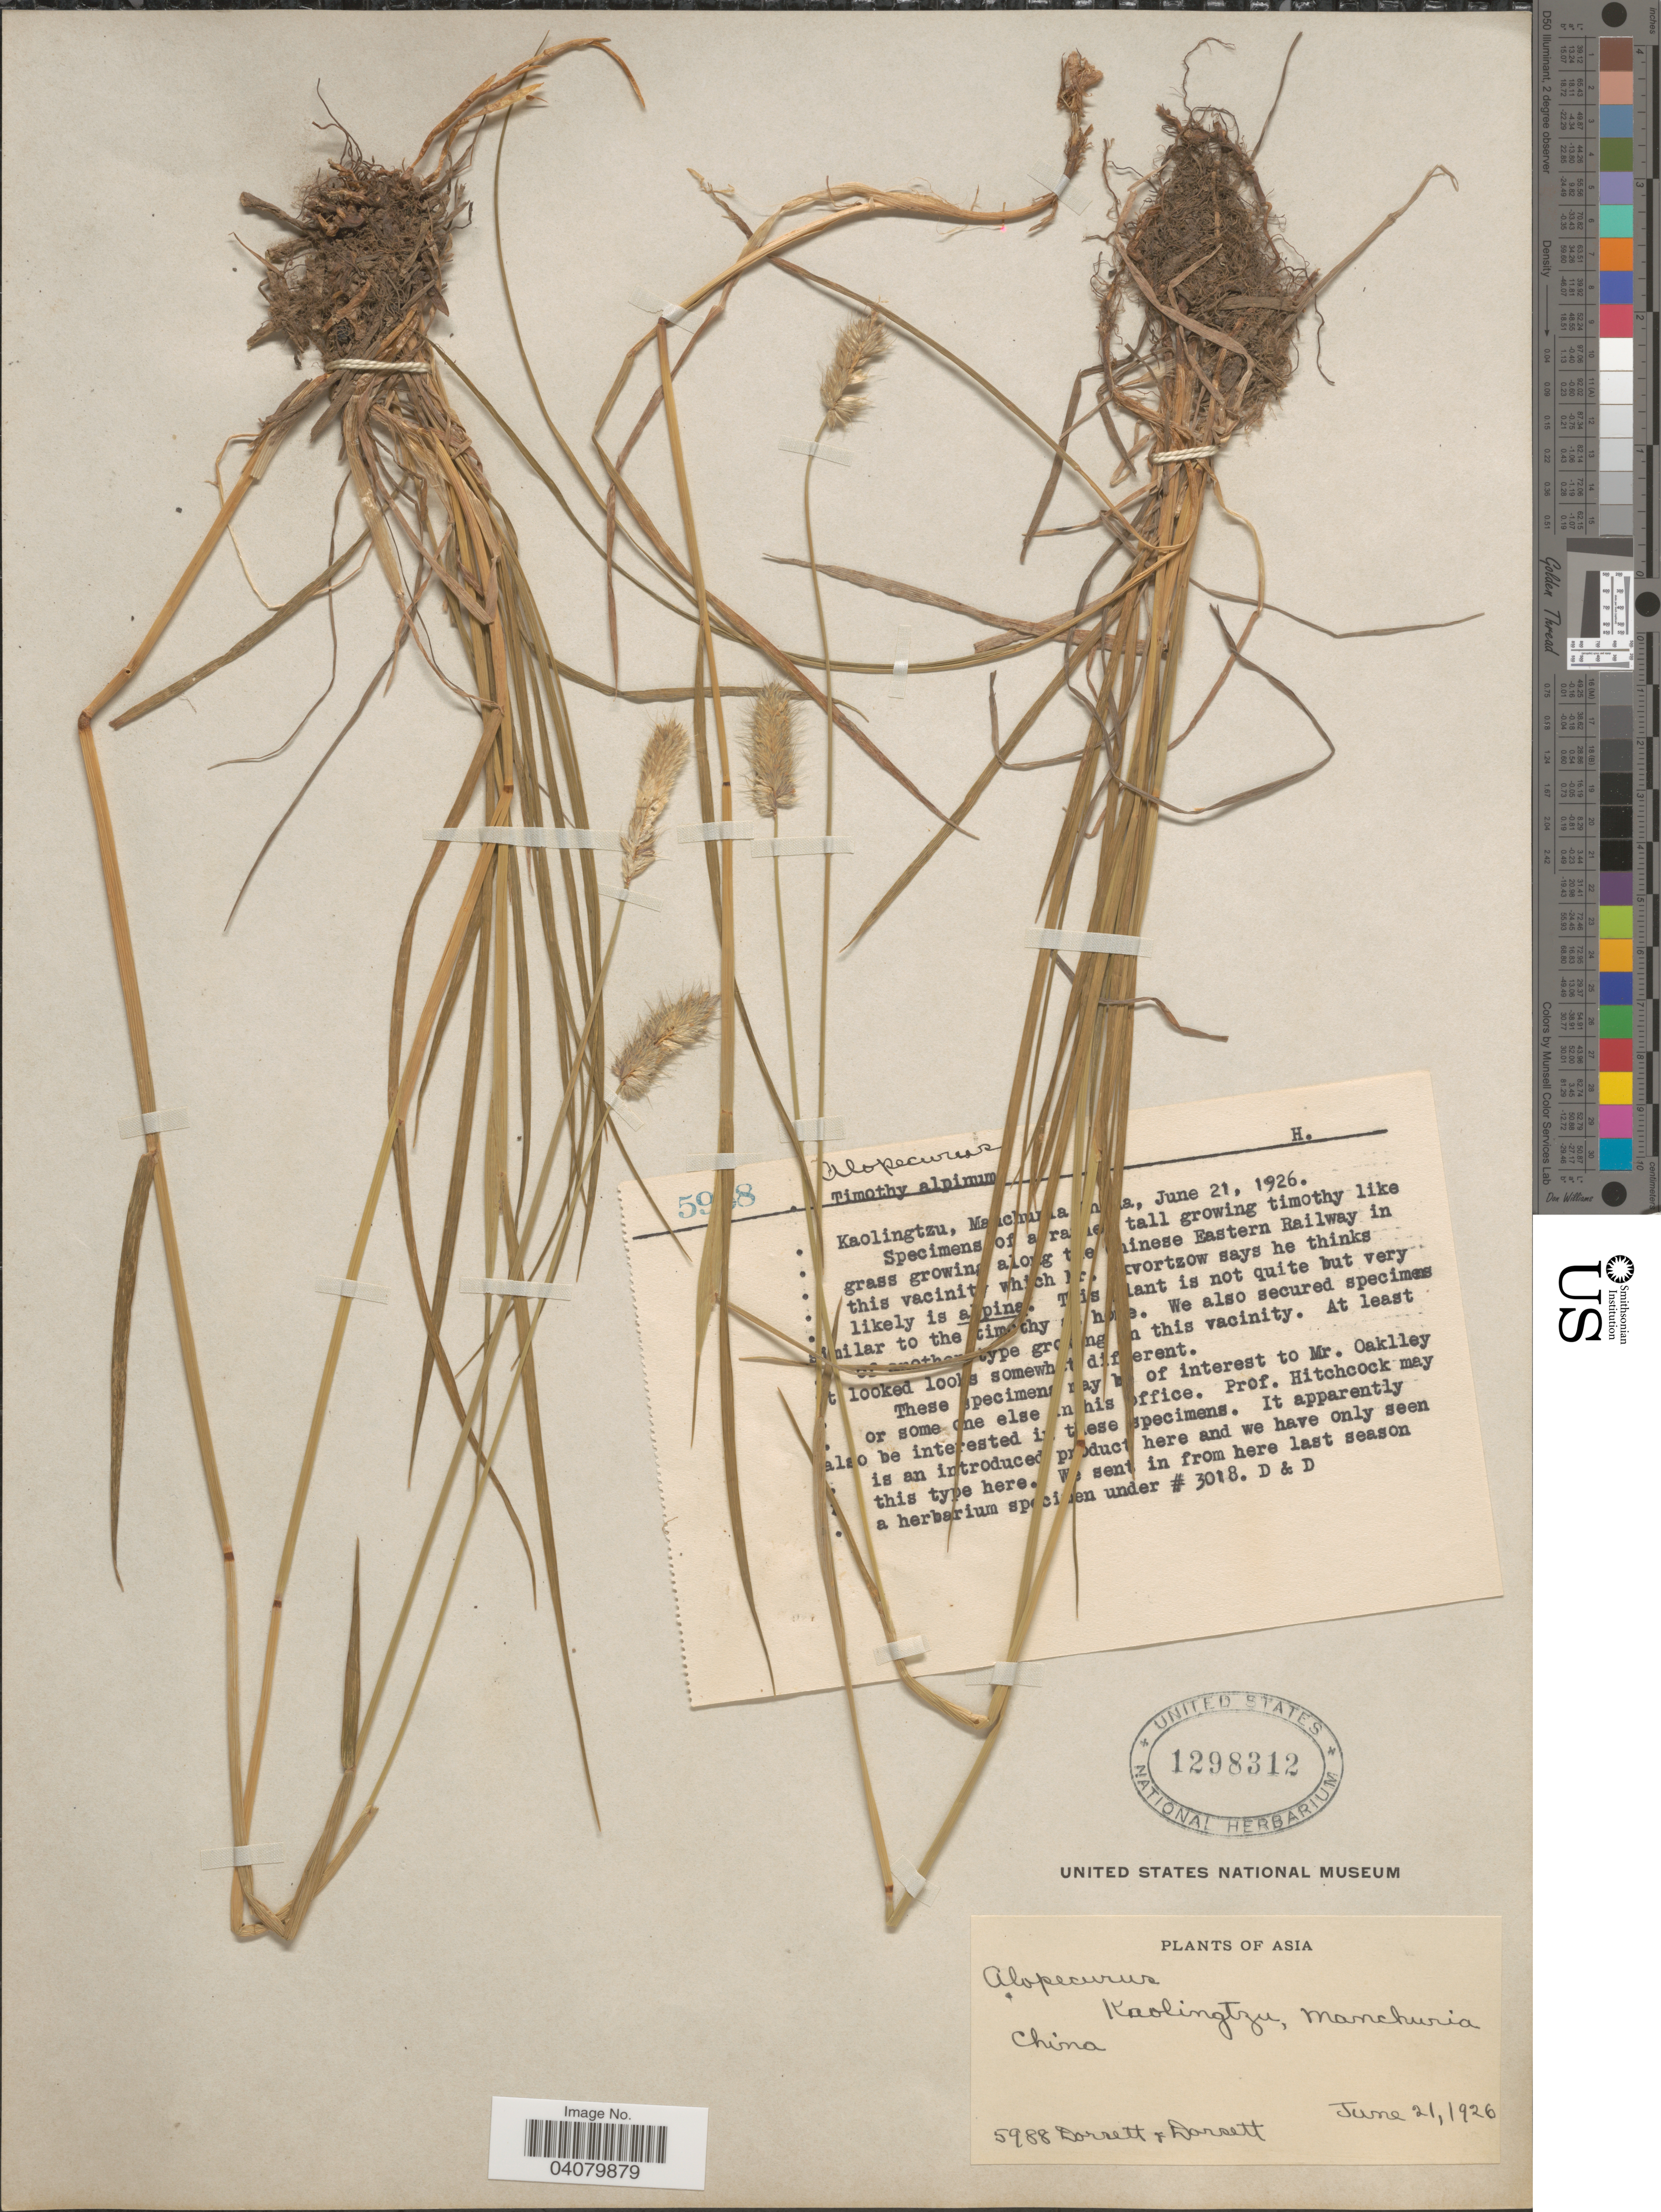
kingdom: Plantae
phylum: Tracheophyta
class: Liliopsida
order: Poales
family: Poaceae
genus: Alopecurus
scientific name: Alopecurus brachystachyus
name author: M. Bieb.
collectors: -- Dorsett & -- Dorsett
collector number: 5988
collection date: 1926-06-21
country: China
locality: Kaolingtzu, Manchuria.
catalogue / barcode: US 1298312